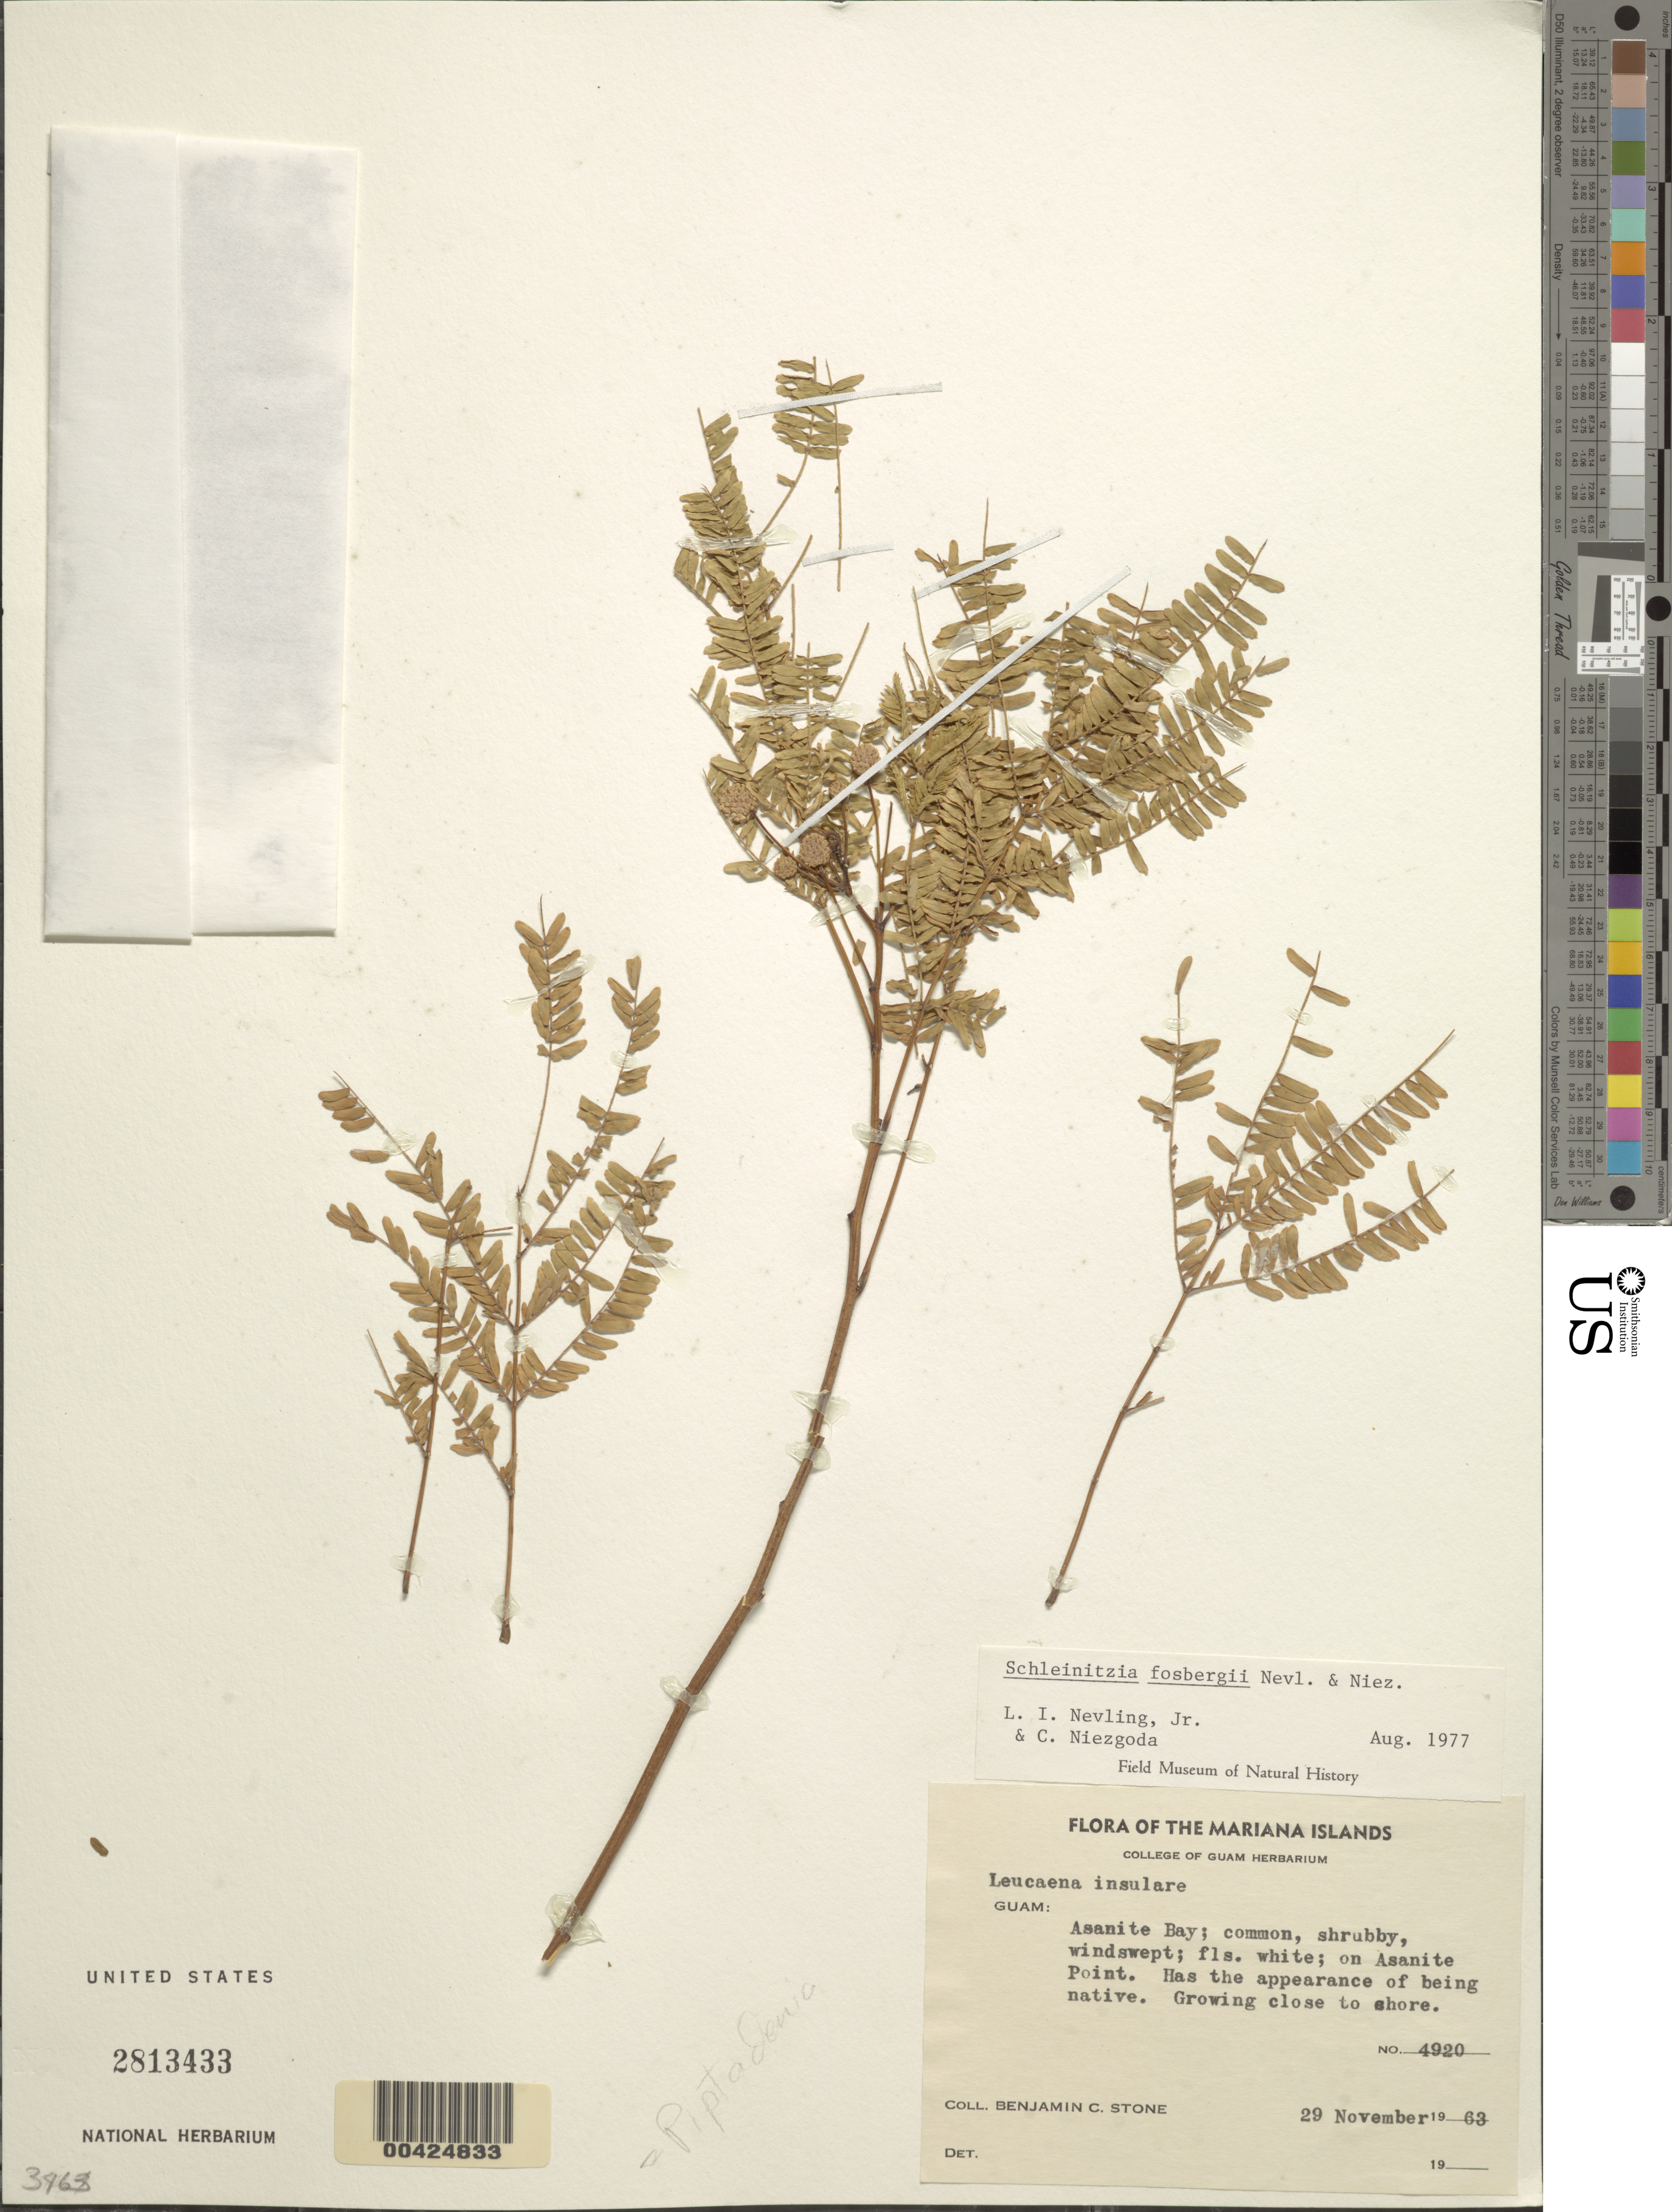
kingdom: Plantae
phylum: Tracheophyta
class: Magnoliopsida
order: Fabales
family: Fabaceae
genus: Schleinitzia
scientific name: Schleinitzia fosbergii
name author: Nevl. & Niez.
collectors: B. C. Stone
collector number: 4920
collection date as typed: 29 Nov 1963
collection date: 1963-11-29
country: Guam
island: Guam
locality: Asanite bay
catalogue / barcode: US 2813433